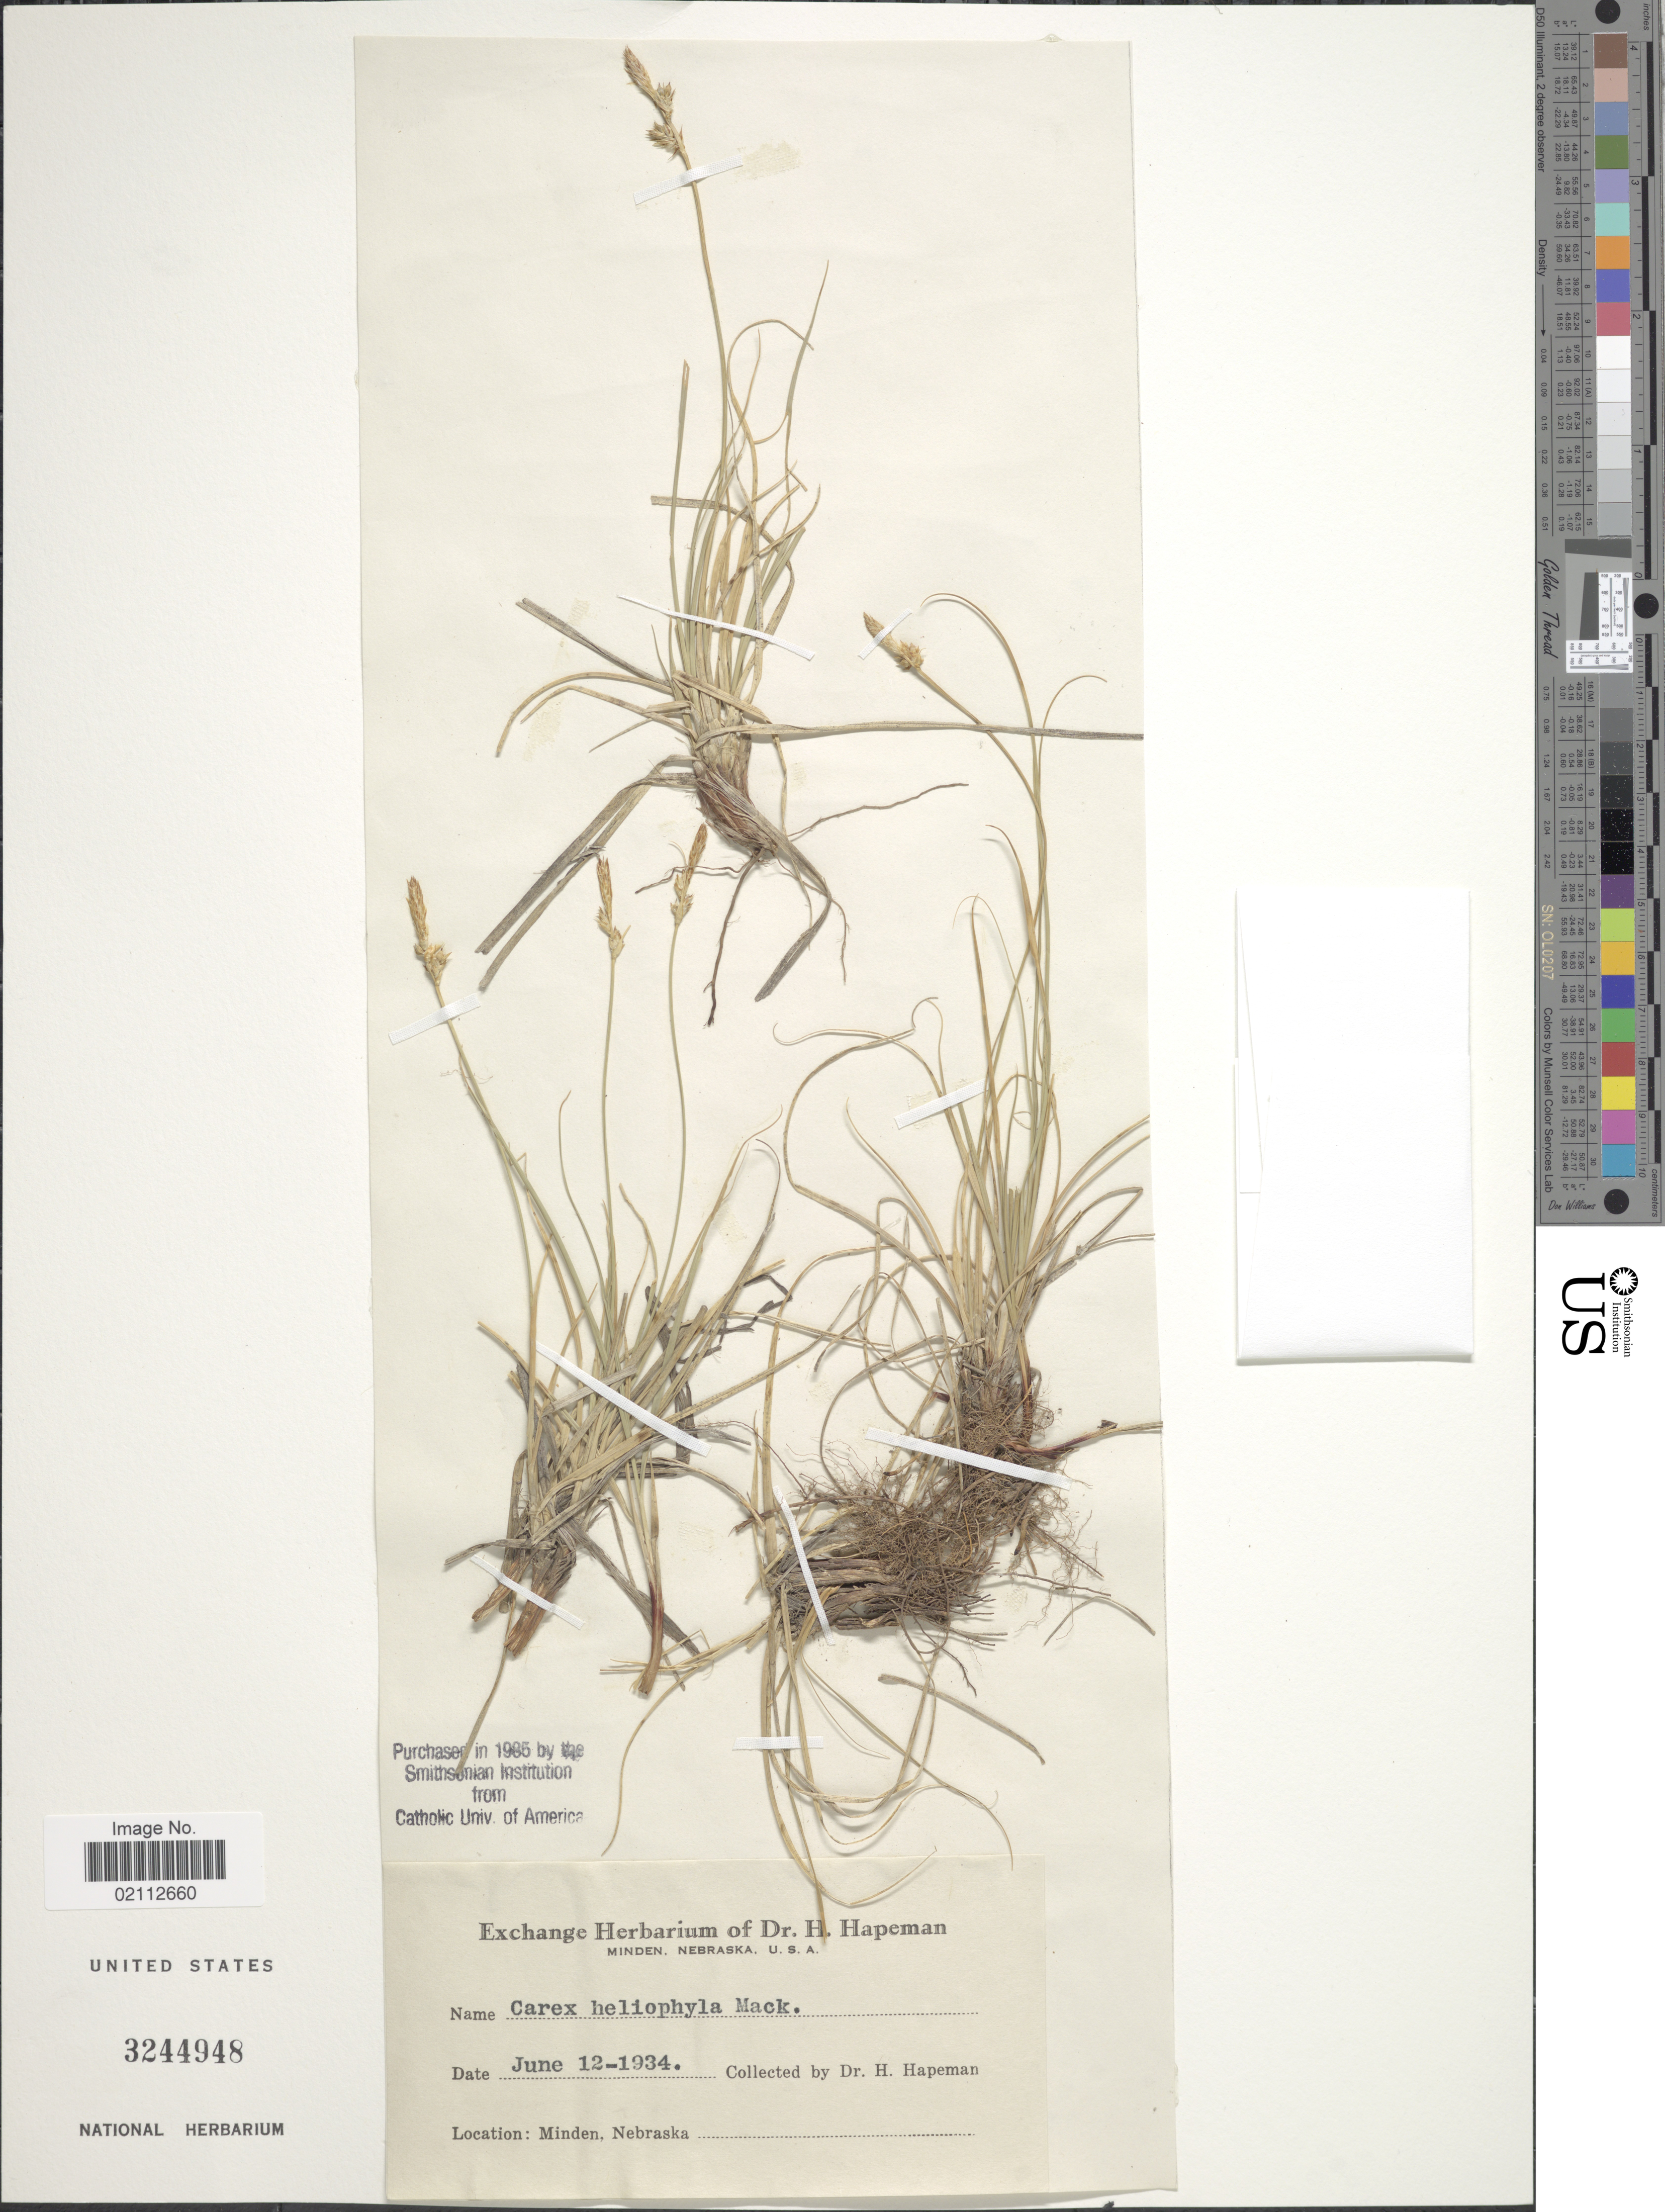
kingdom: Plantae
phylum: Tracheophyta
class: Liliopsida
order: Poales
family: Cyperaceae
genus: Carex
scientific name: Carex heliophila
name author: Mack.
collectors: H. Hapeman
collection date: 1934-06-12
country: United States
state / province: Nebraska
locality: Minden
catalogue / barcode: US 3244948